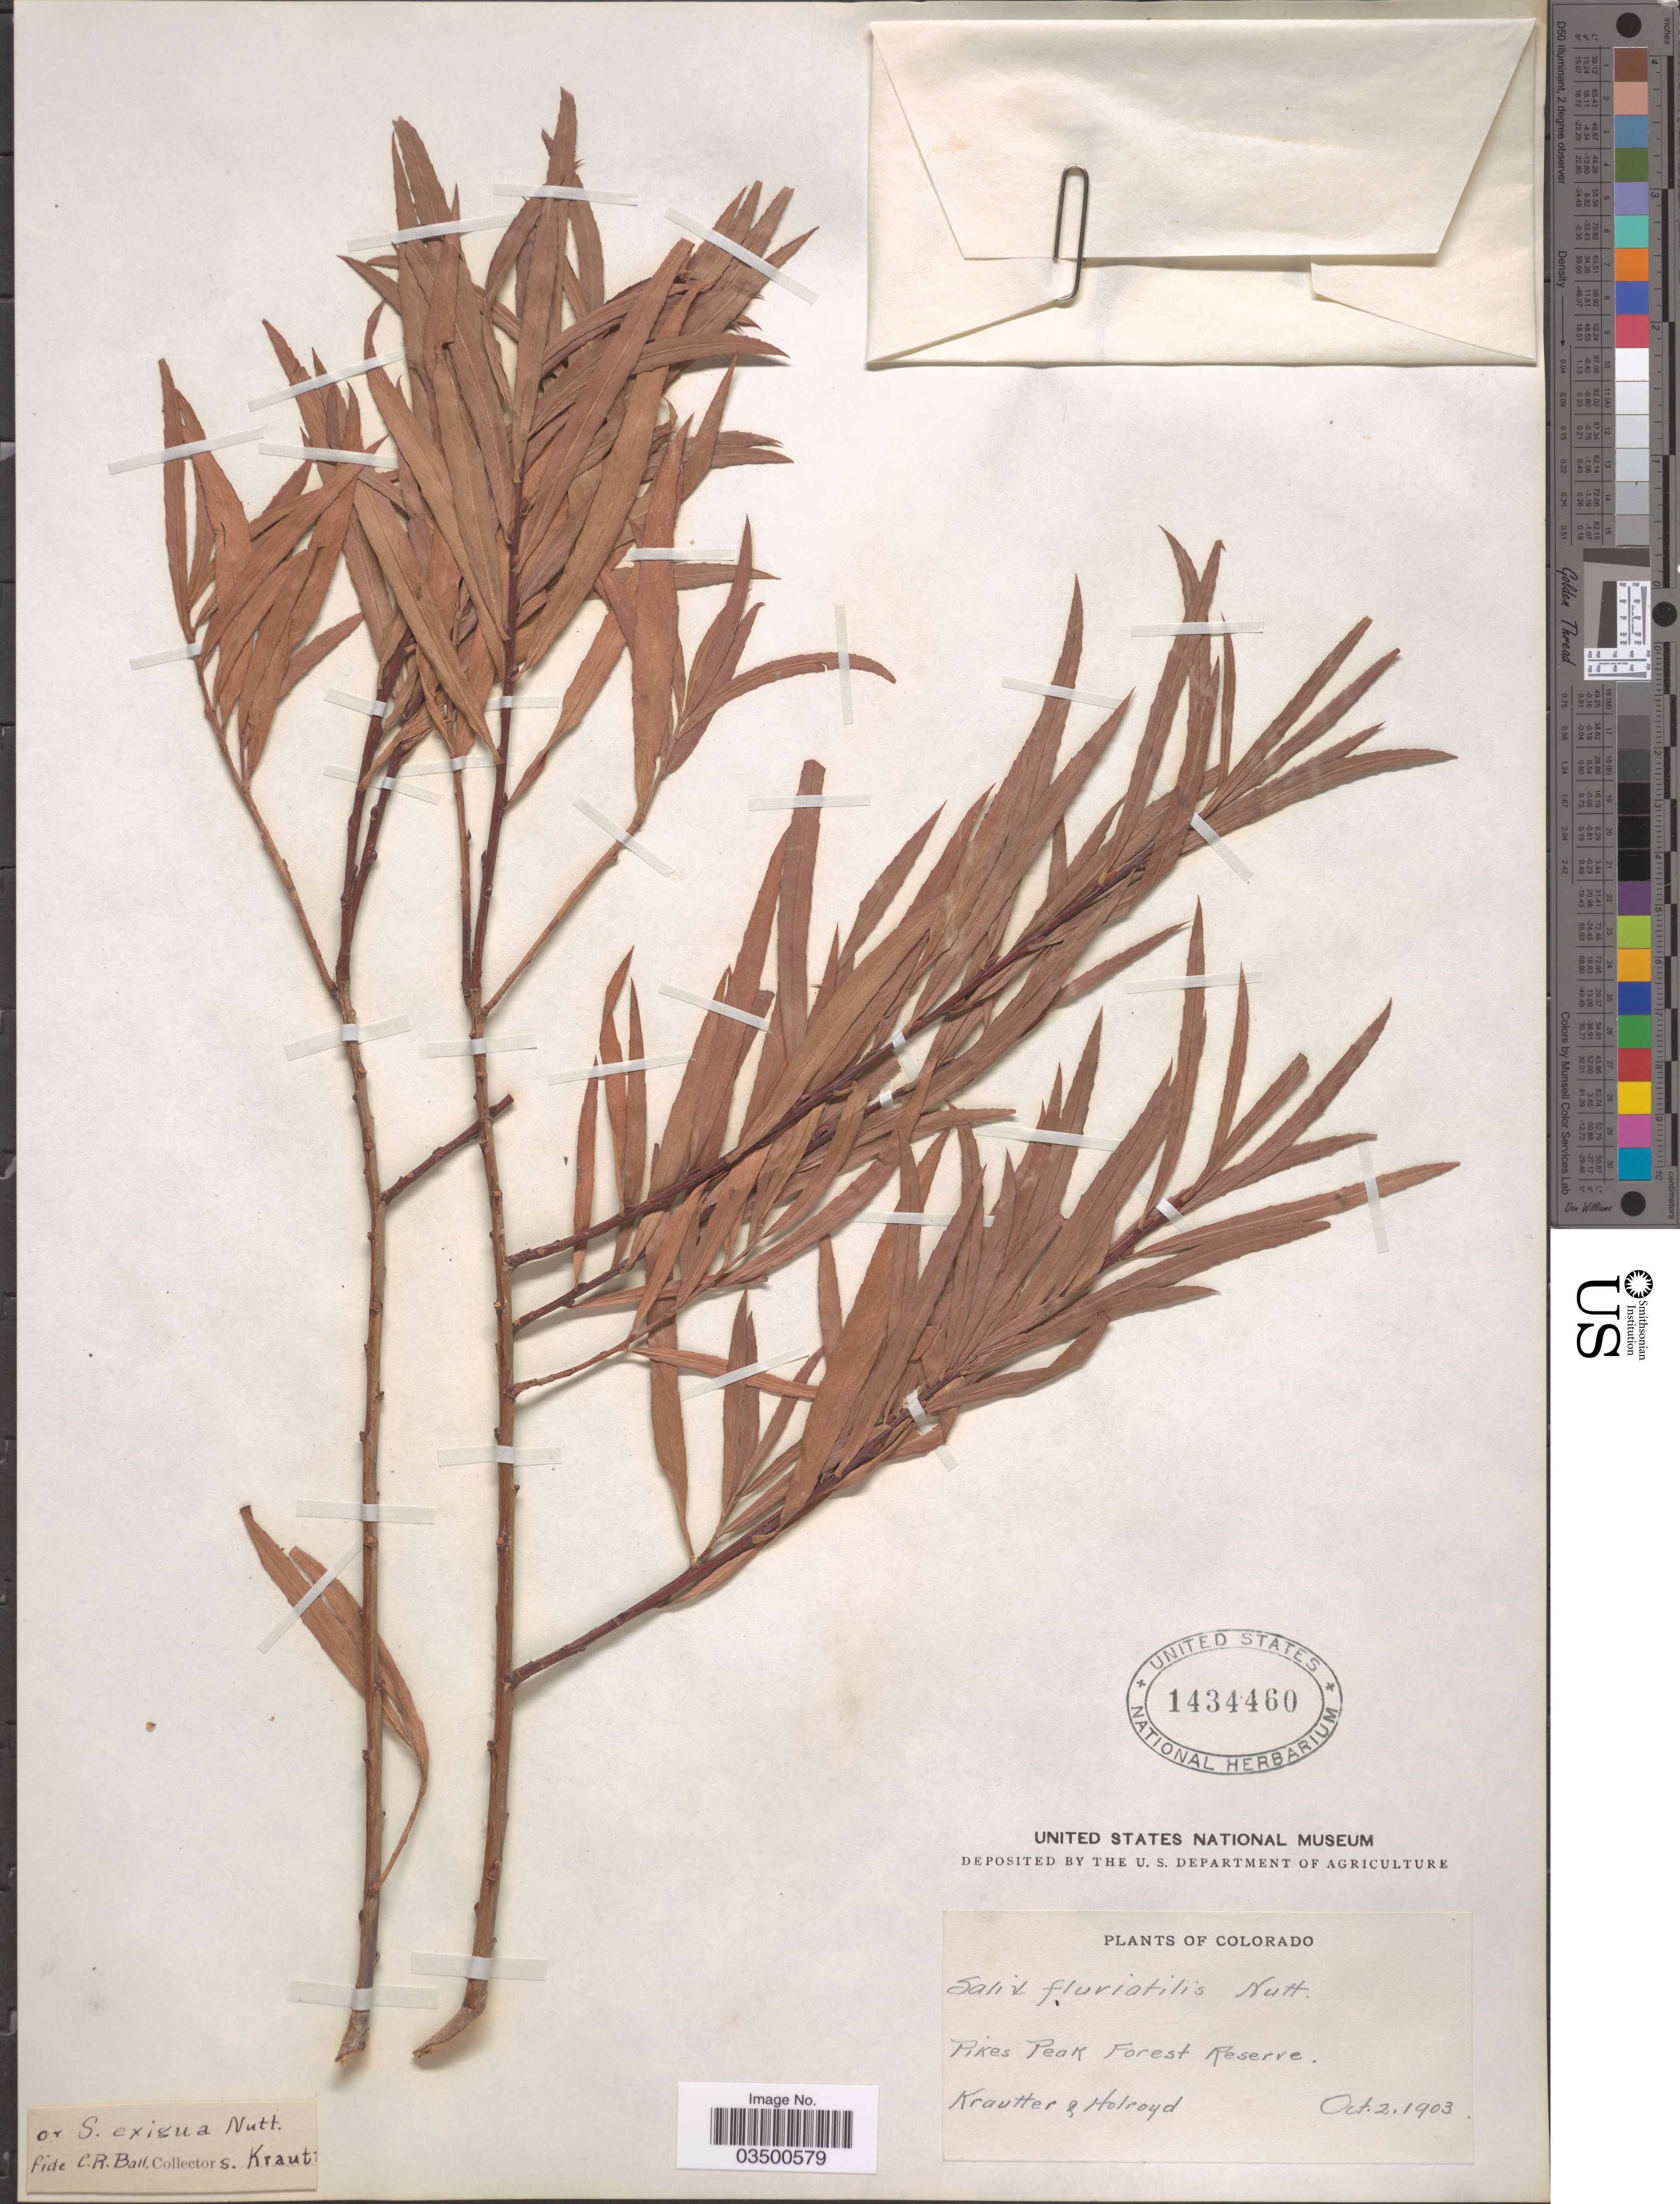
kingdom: Plantae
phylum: Tracheophyta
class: Magnoliopsida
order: Malpighiales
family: Salicaceae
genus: Salix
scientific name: Salix fluviatilis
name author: Nutt.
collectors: -. Krautter & -. Holroyd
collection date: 1903-10-02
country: United States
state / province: Colorado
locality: Pikes Peak Forest Reserve.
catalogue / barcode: US 1434460